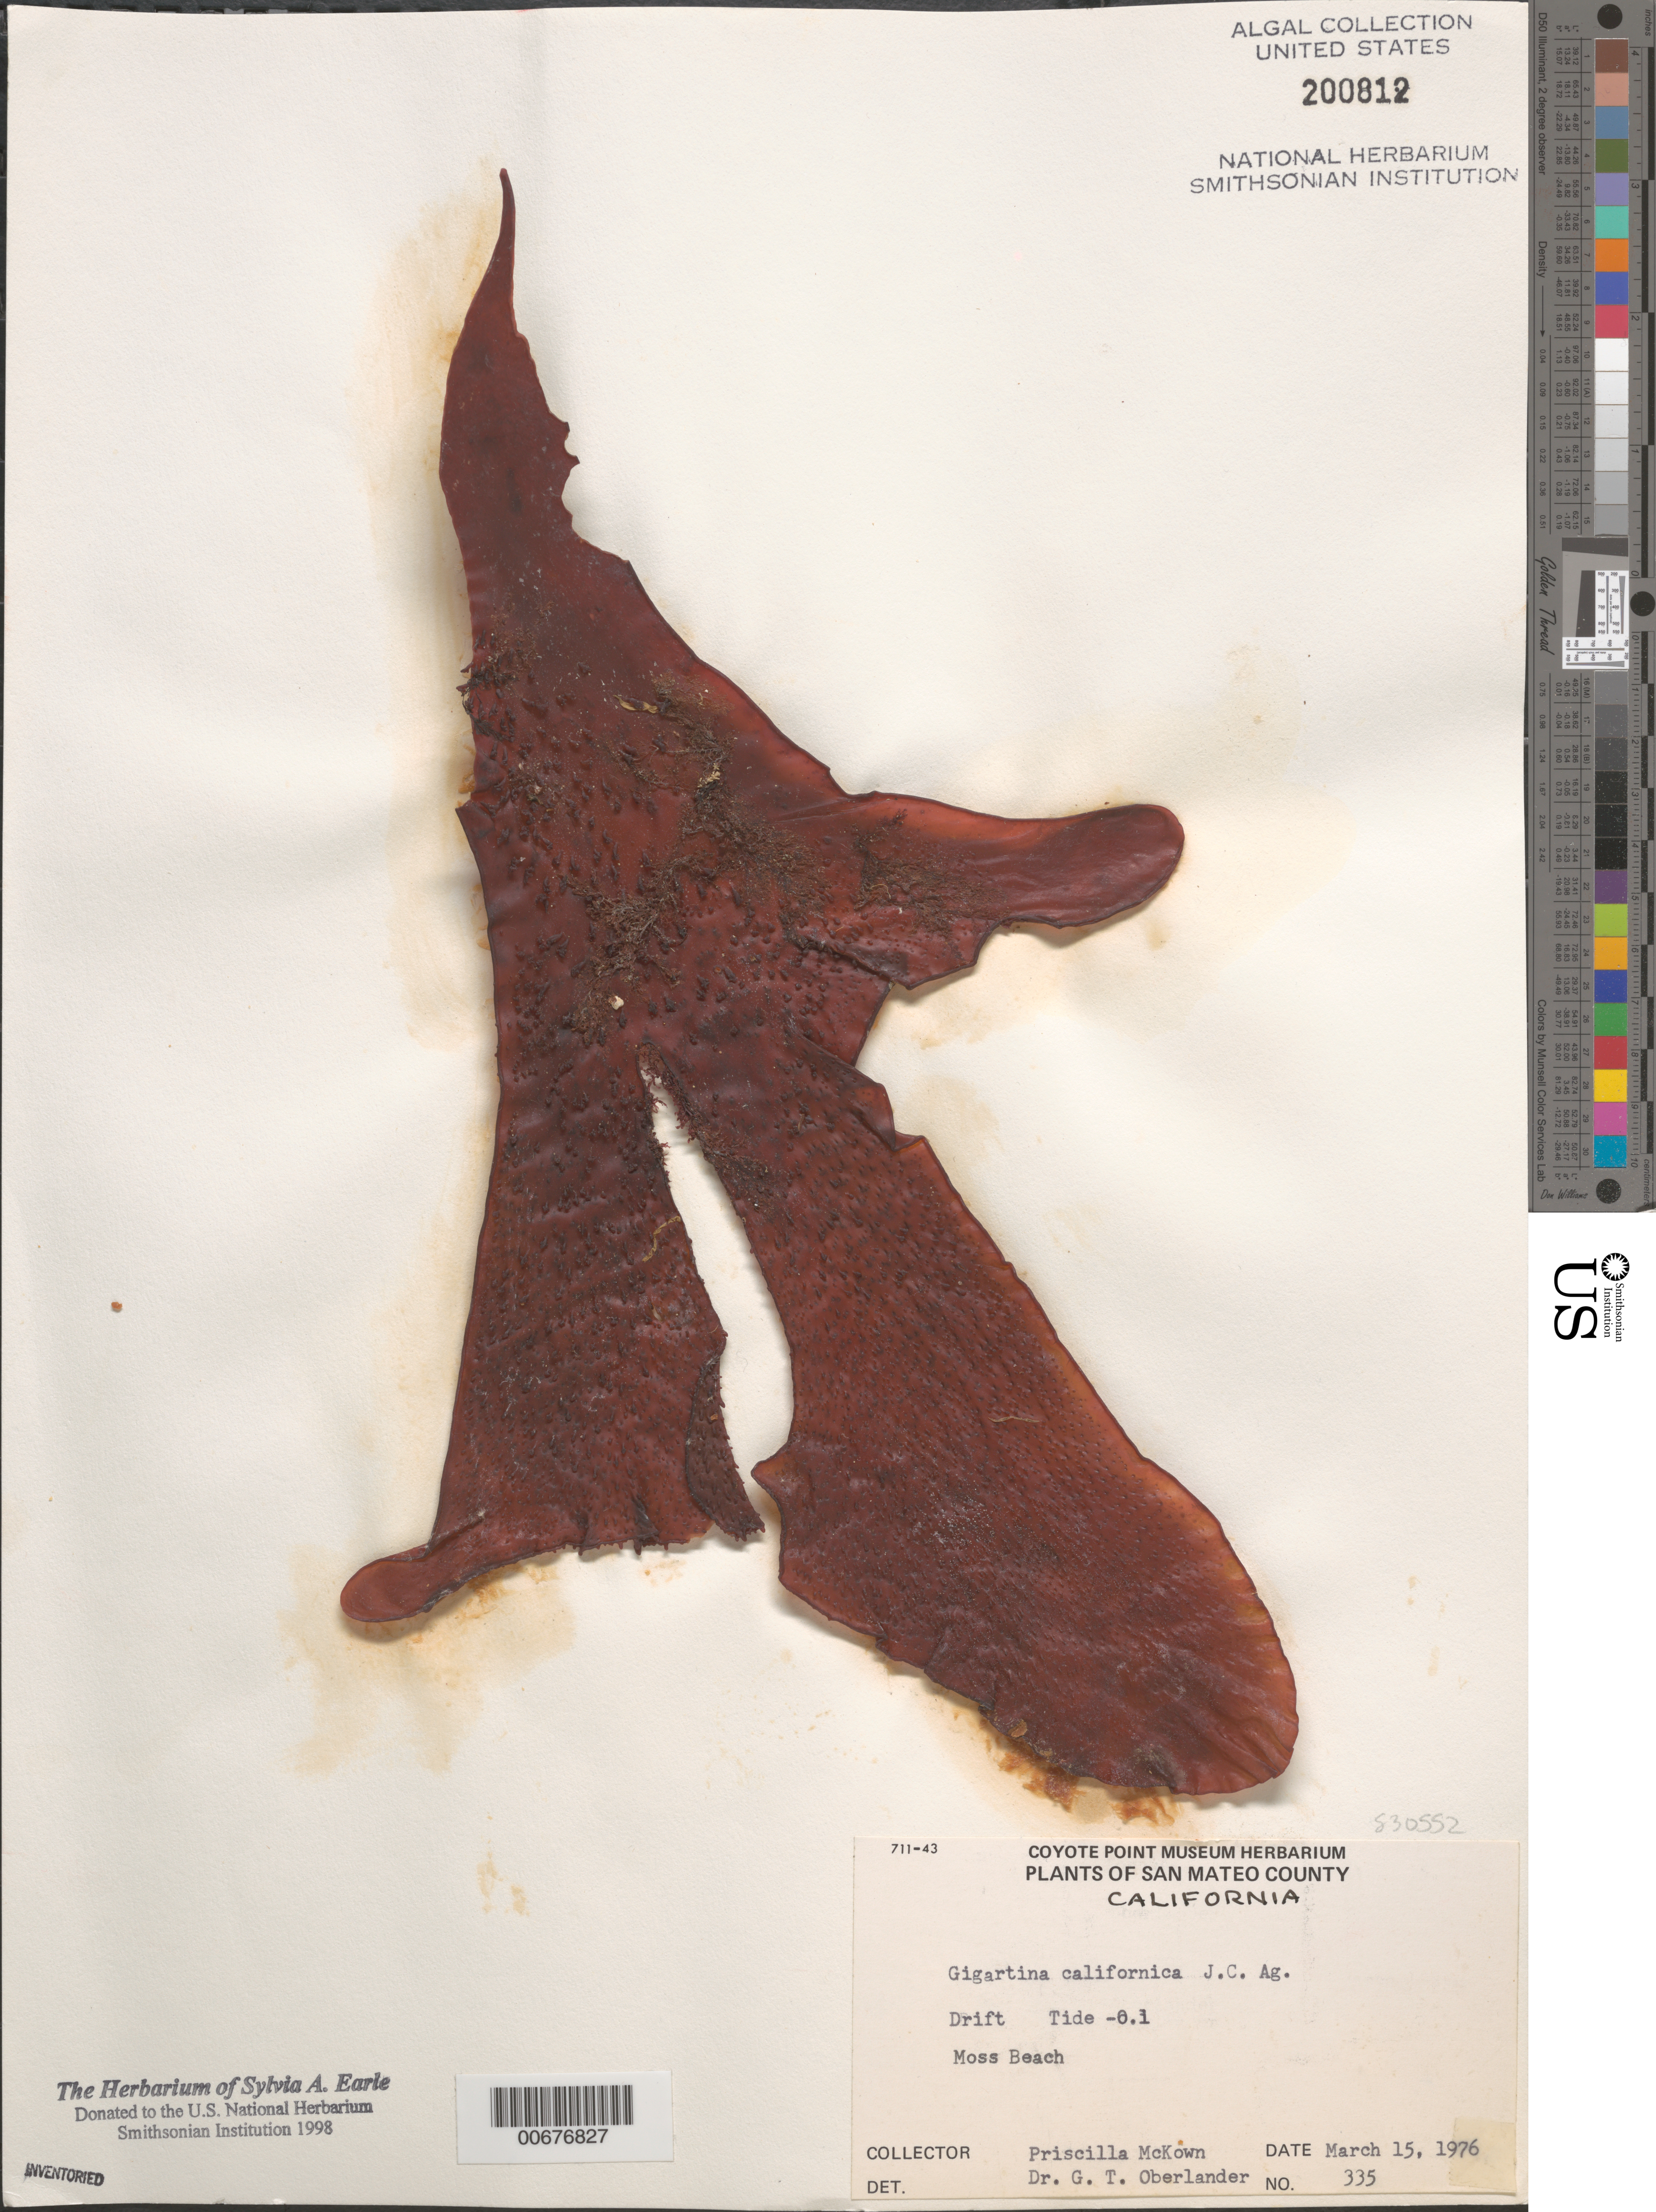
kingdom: Plantae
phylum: Rhodophyta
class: Florideophyceae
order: Gigartinales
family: Gigartinaceae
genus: Chondracanthus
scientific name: Chondracanthus corymbiferus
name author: (Kütz.) Guiry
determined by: Algae name updating Project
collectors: P. McKown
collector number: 335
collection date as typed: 15 Mar 1976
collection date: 1976-03-15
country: United States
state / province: California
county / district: San Mateo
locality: Moss Beach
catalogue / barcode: US 200812